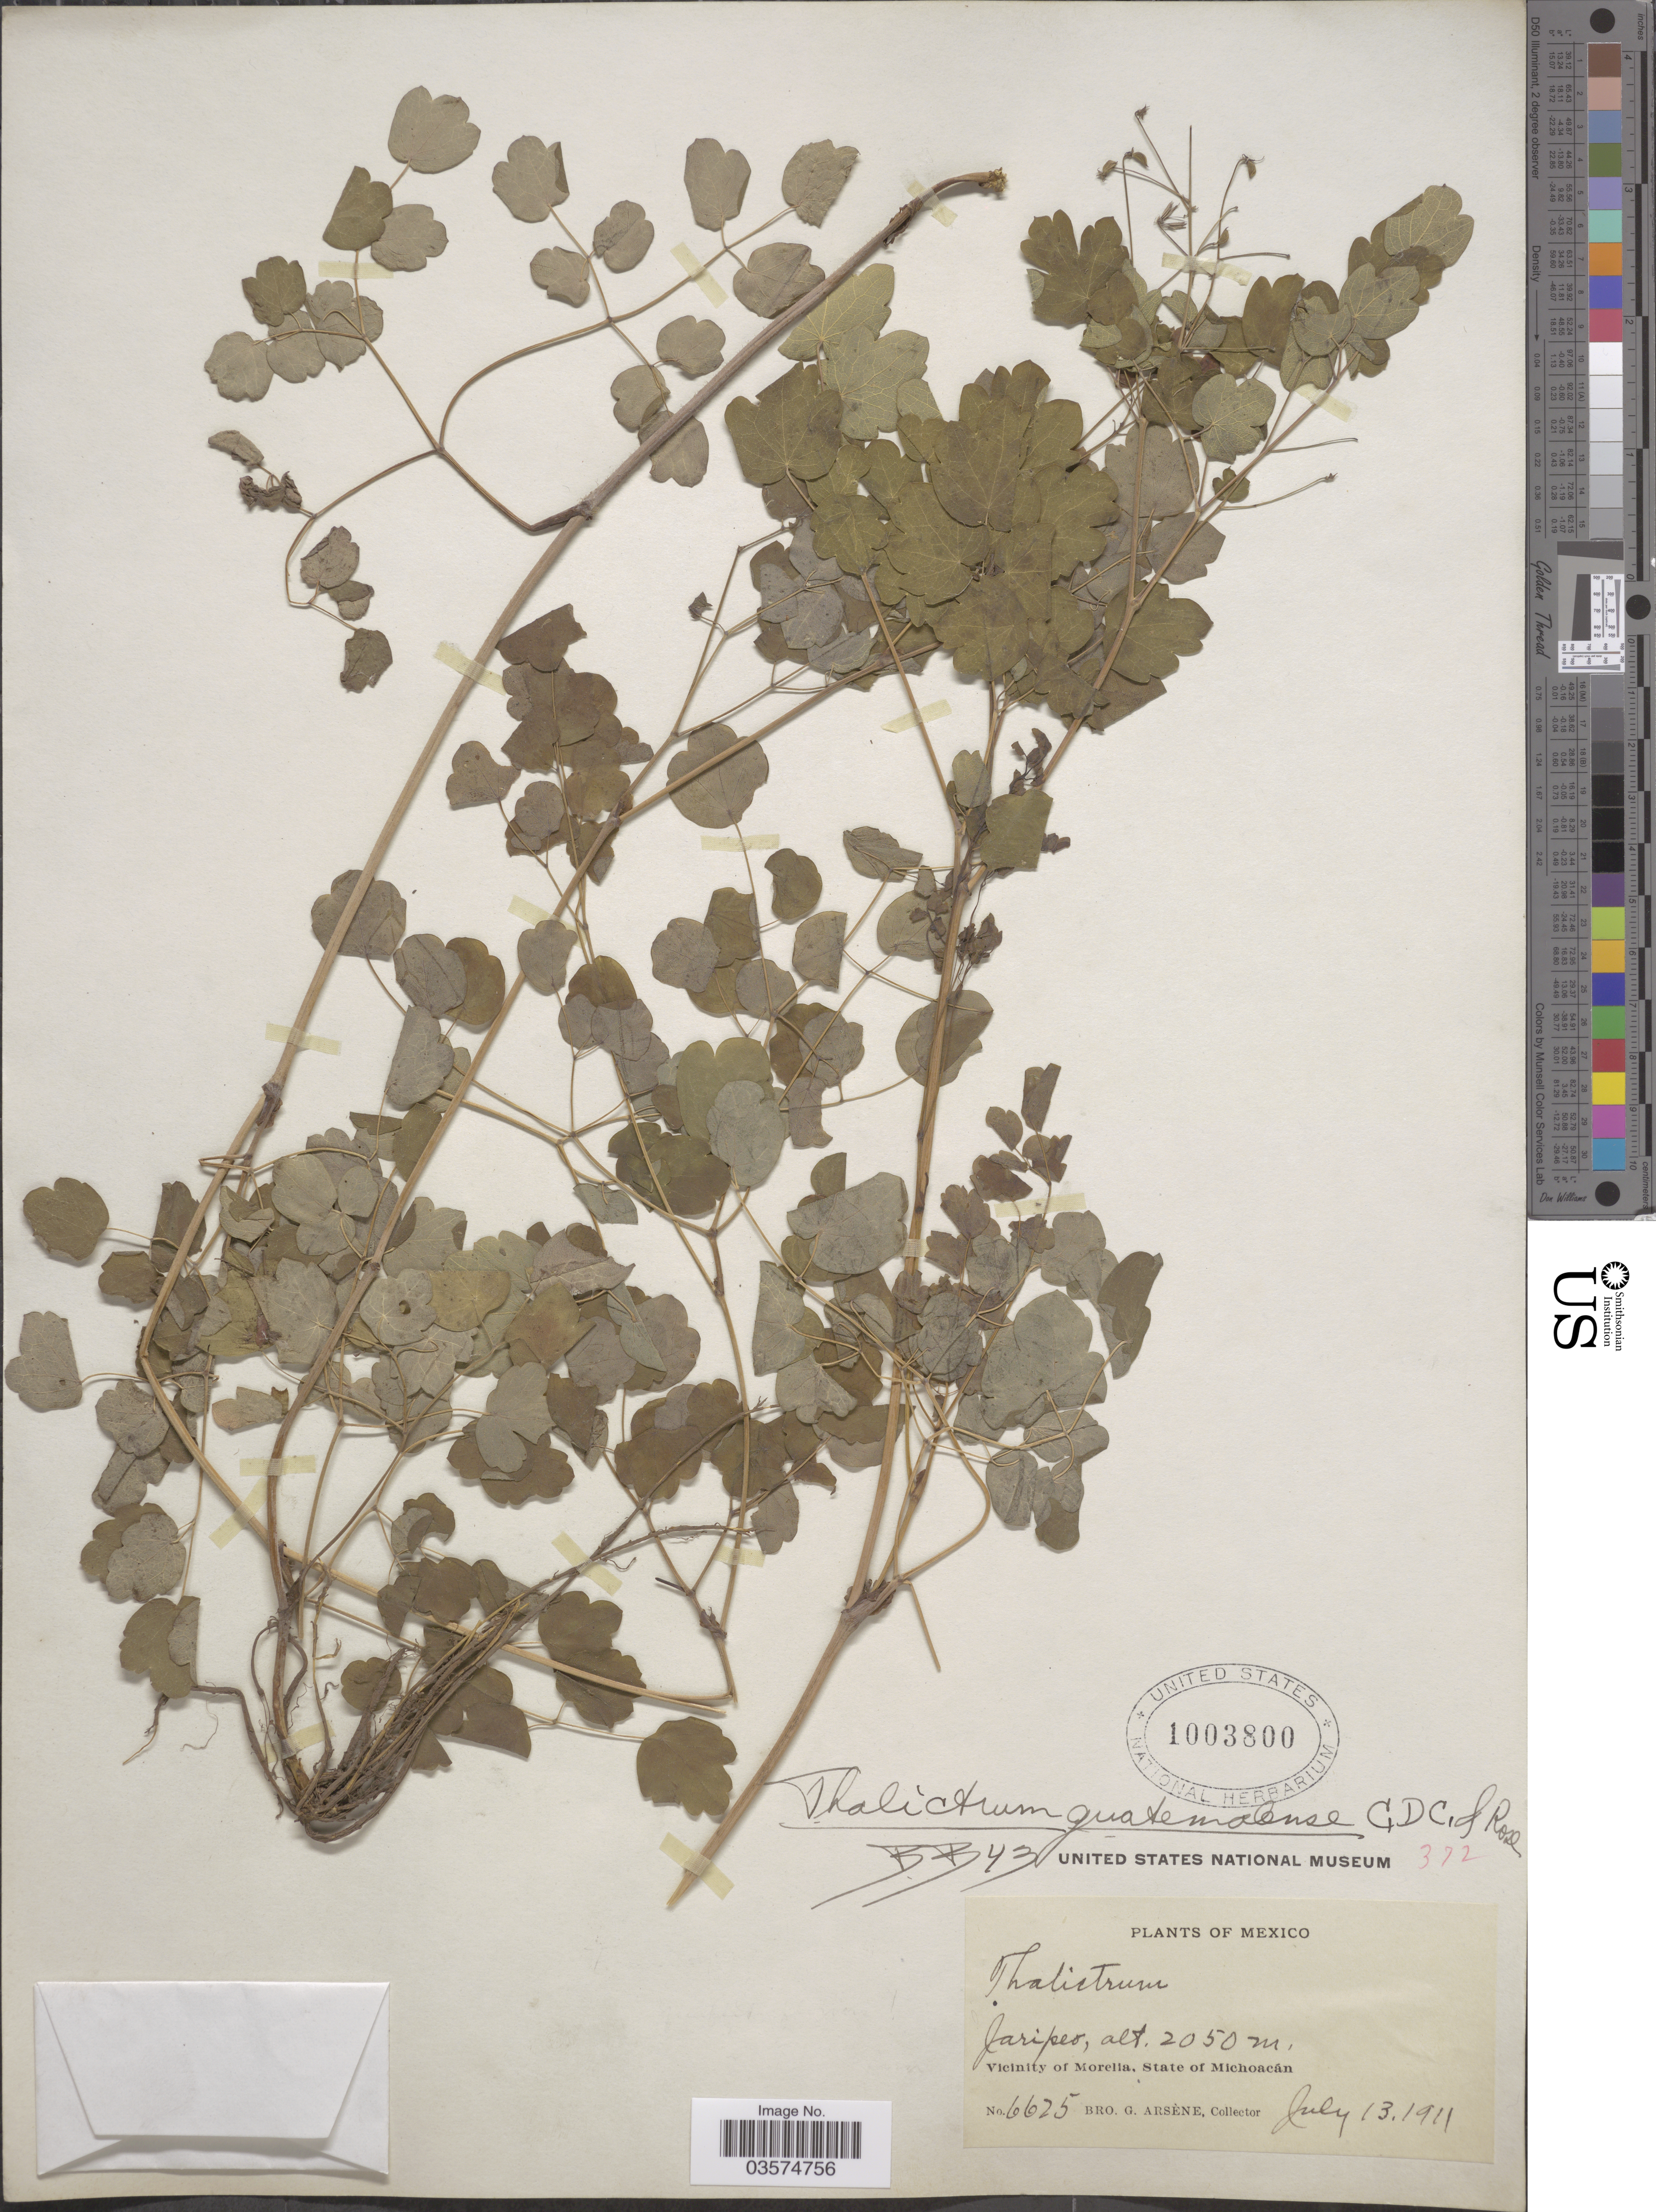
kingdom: Plantae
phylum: Tracheophyta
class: Magnoliopsida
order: Ranunculales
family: Ranunculaceae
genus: Thalictrum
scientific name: Thalictrum guatemalense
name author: C. DC. & Rose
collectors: Bro. G. Arsène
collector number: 6625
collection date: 1911-07-13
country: Mexico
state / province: Michoacán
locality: Jaripeo. Vicinity of Morelía.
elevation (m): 2050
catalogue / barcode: US 1003800